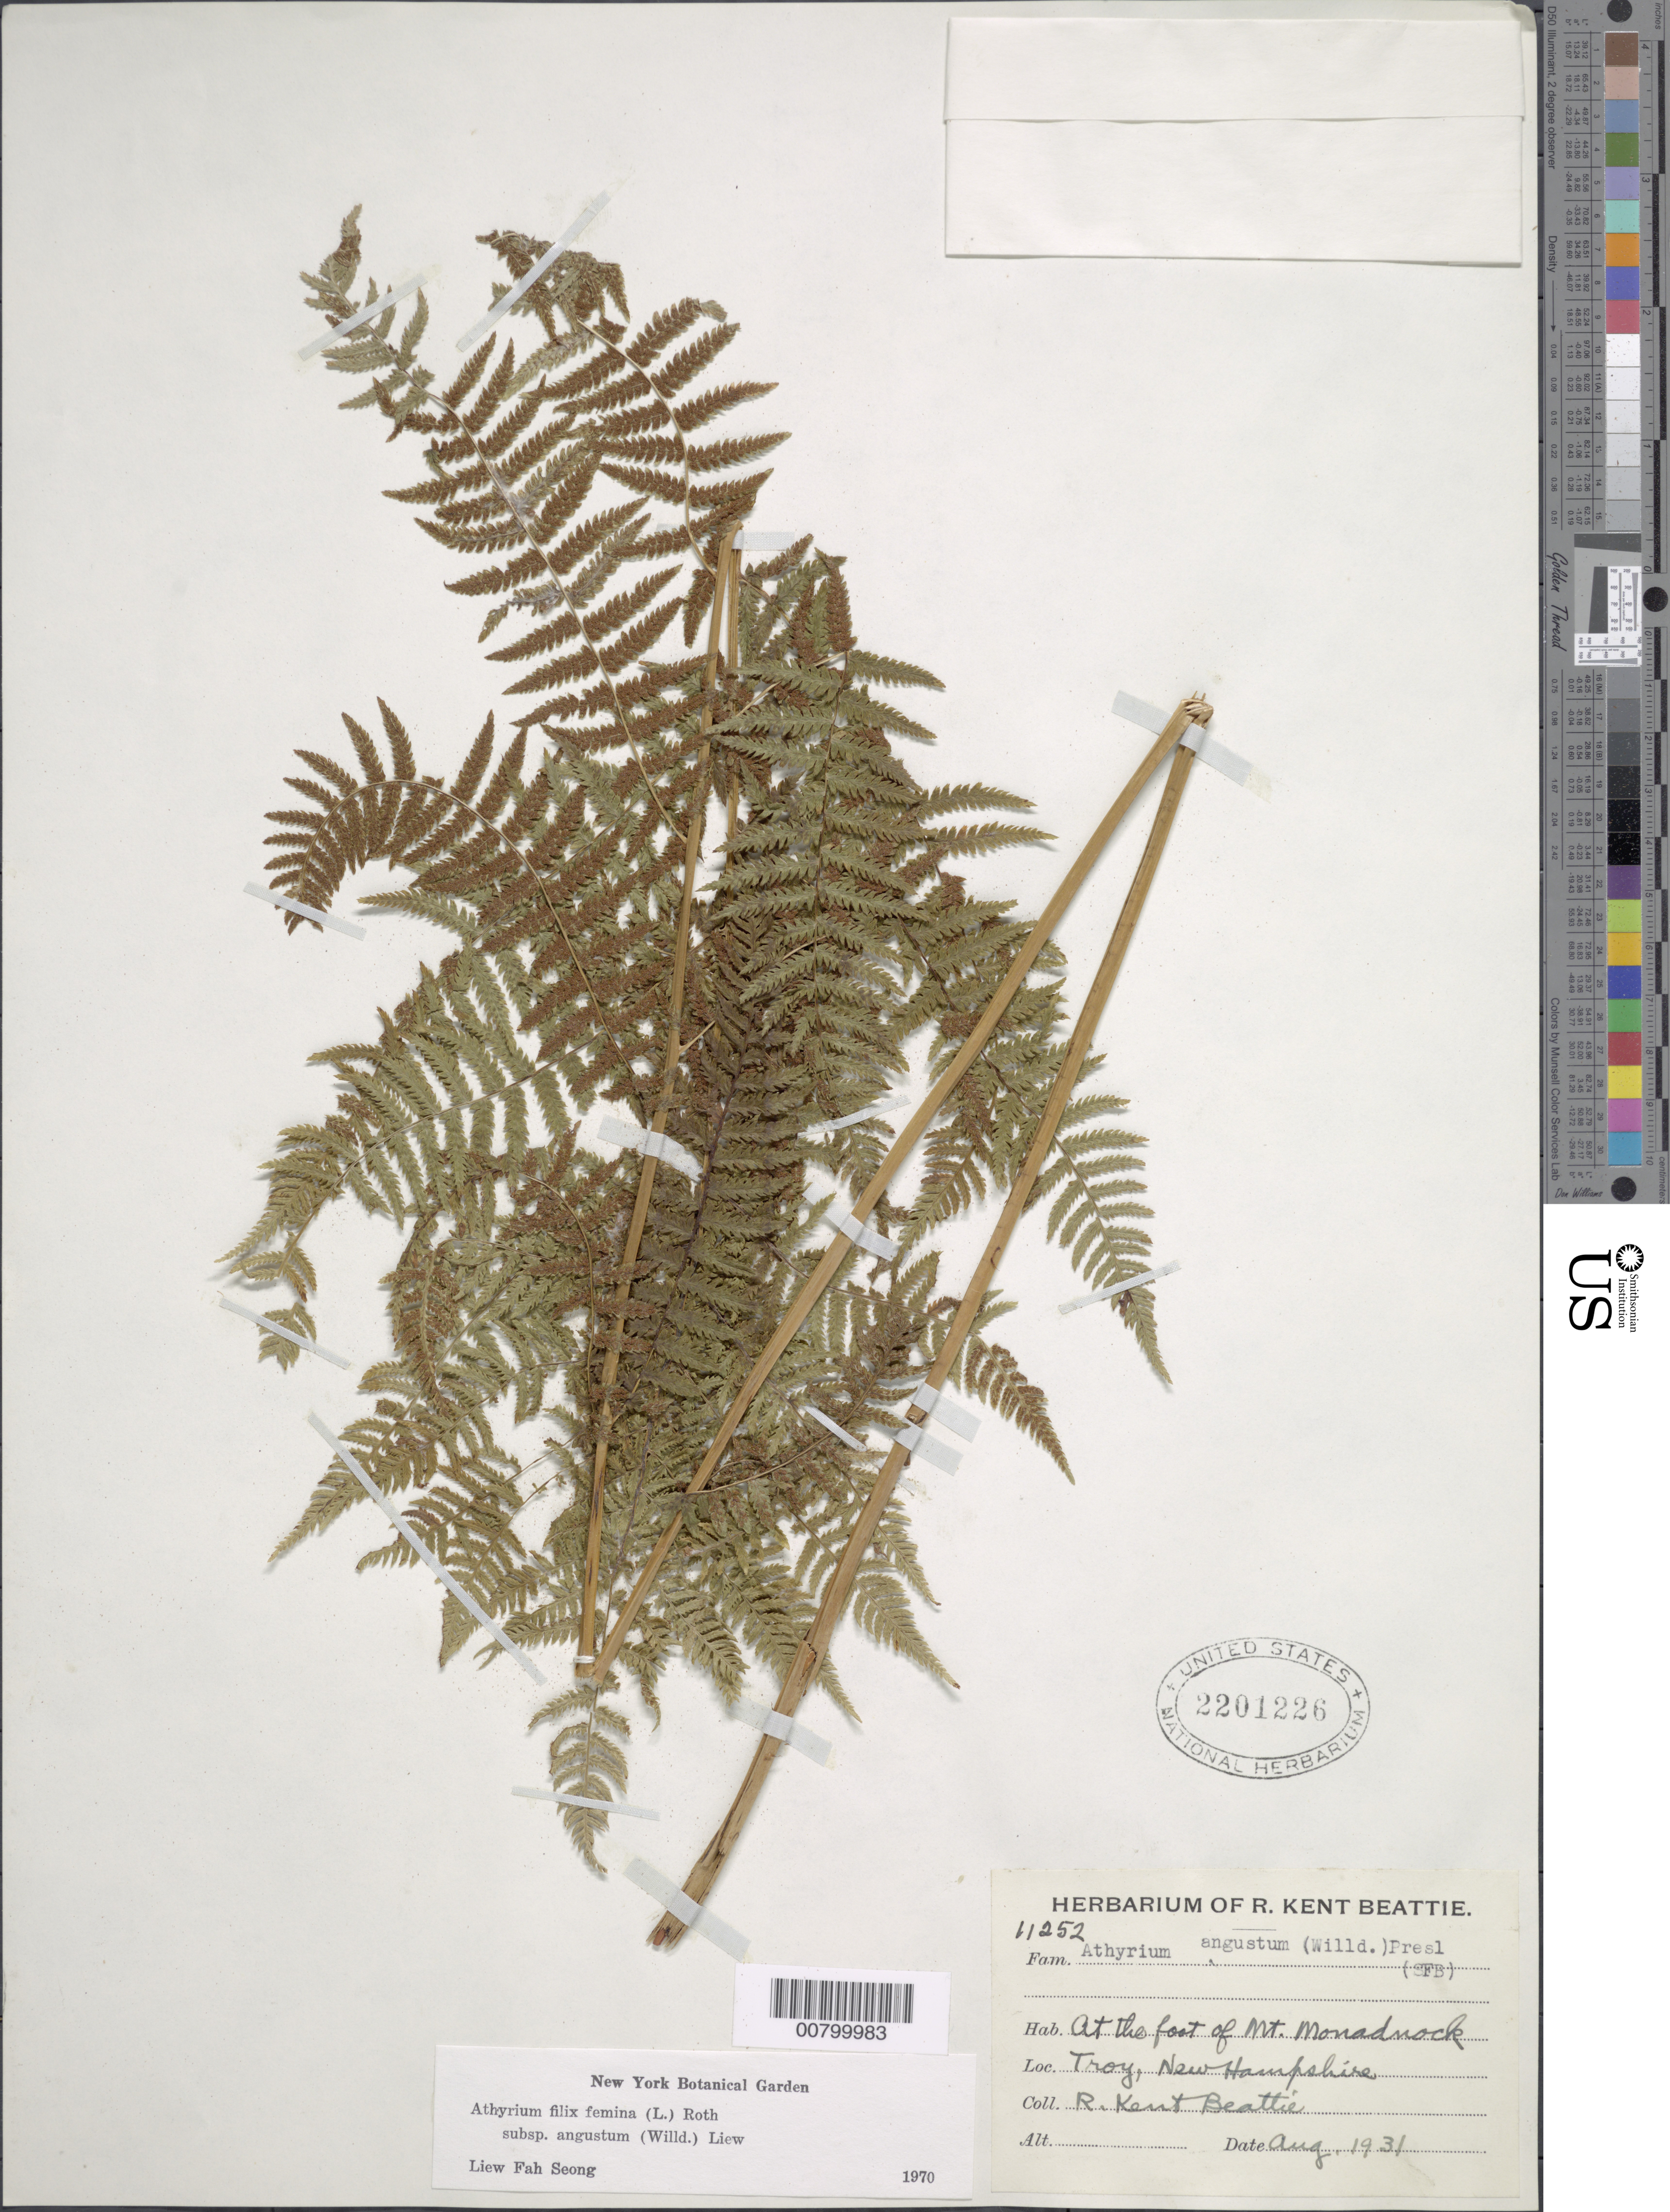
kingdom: Plantae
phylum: Tracheophyta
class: Polypodiopsida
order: Polypodiales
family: Athyriaceae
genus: Athyrium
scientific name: Athyrium filix-femina subsp. angustatum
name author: (Willd.) R.T. Clausen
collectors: R. K. Beattie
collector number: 11252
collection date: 1931-08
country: United States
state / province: New Hampshire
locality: Troy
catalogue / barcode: US 2201226